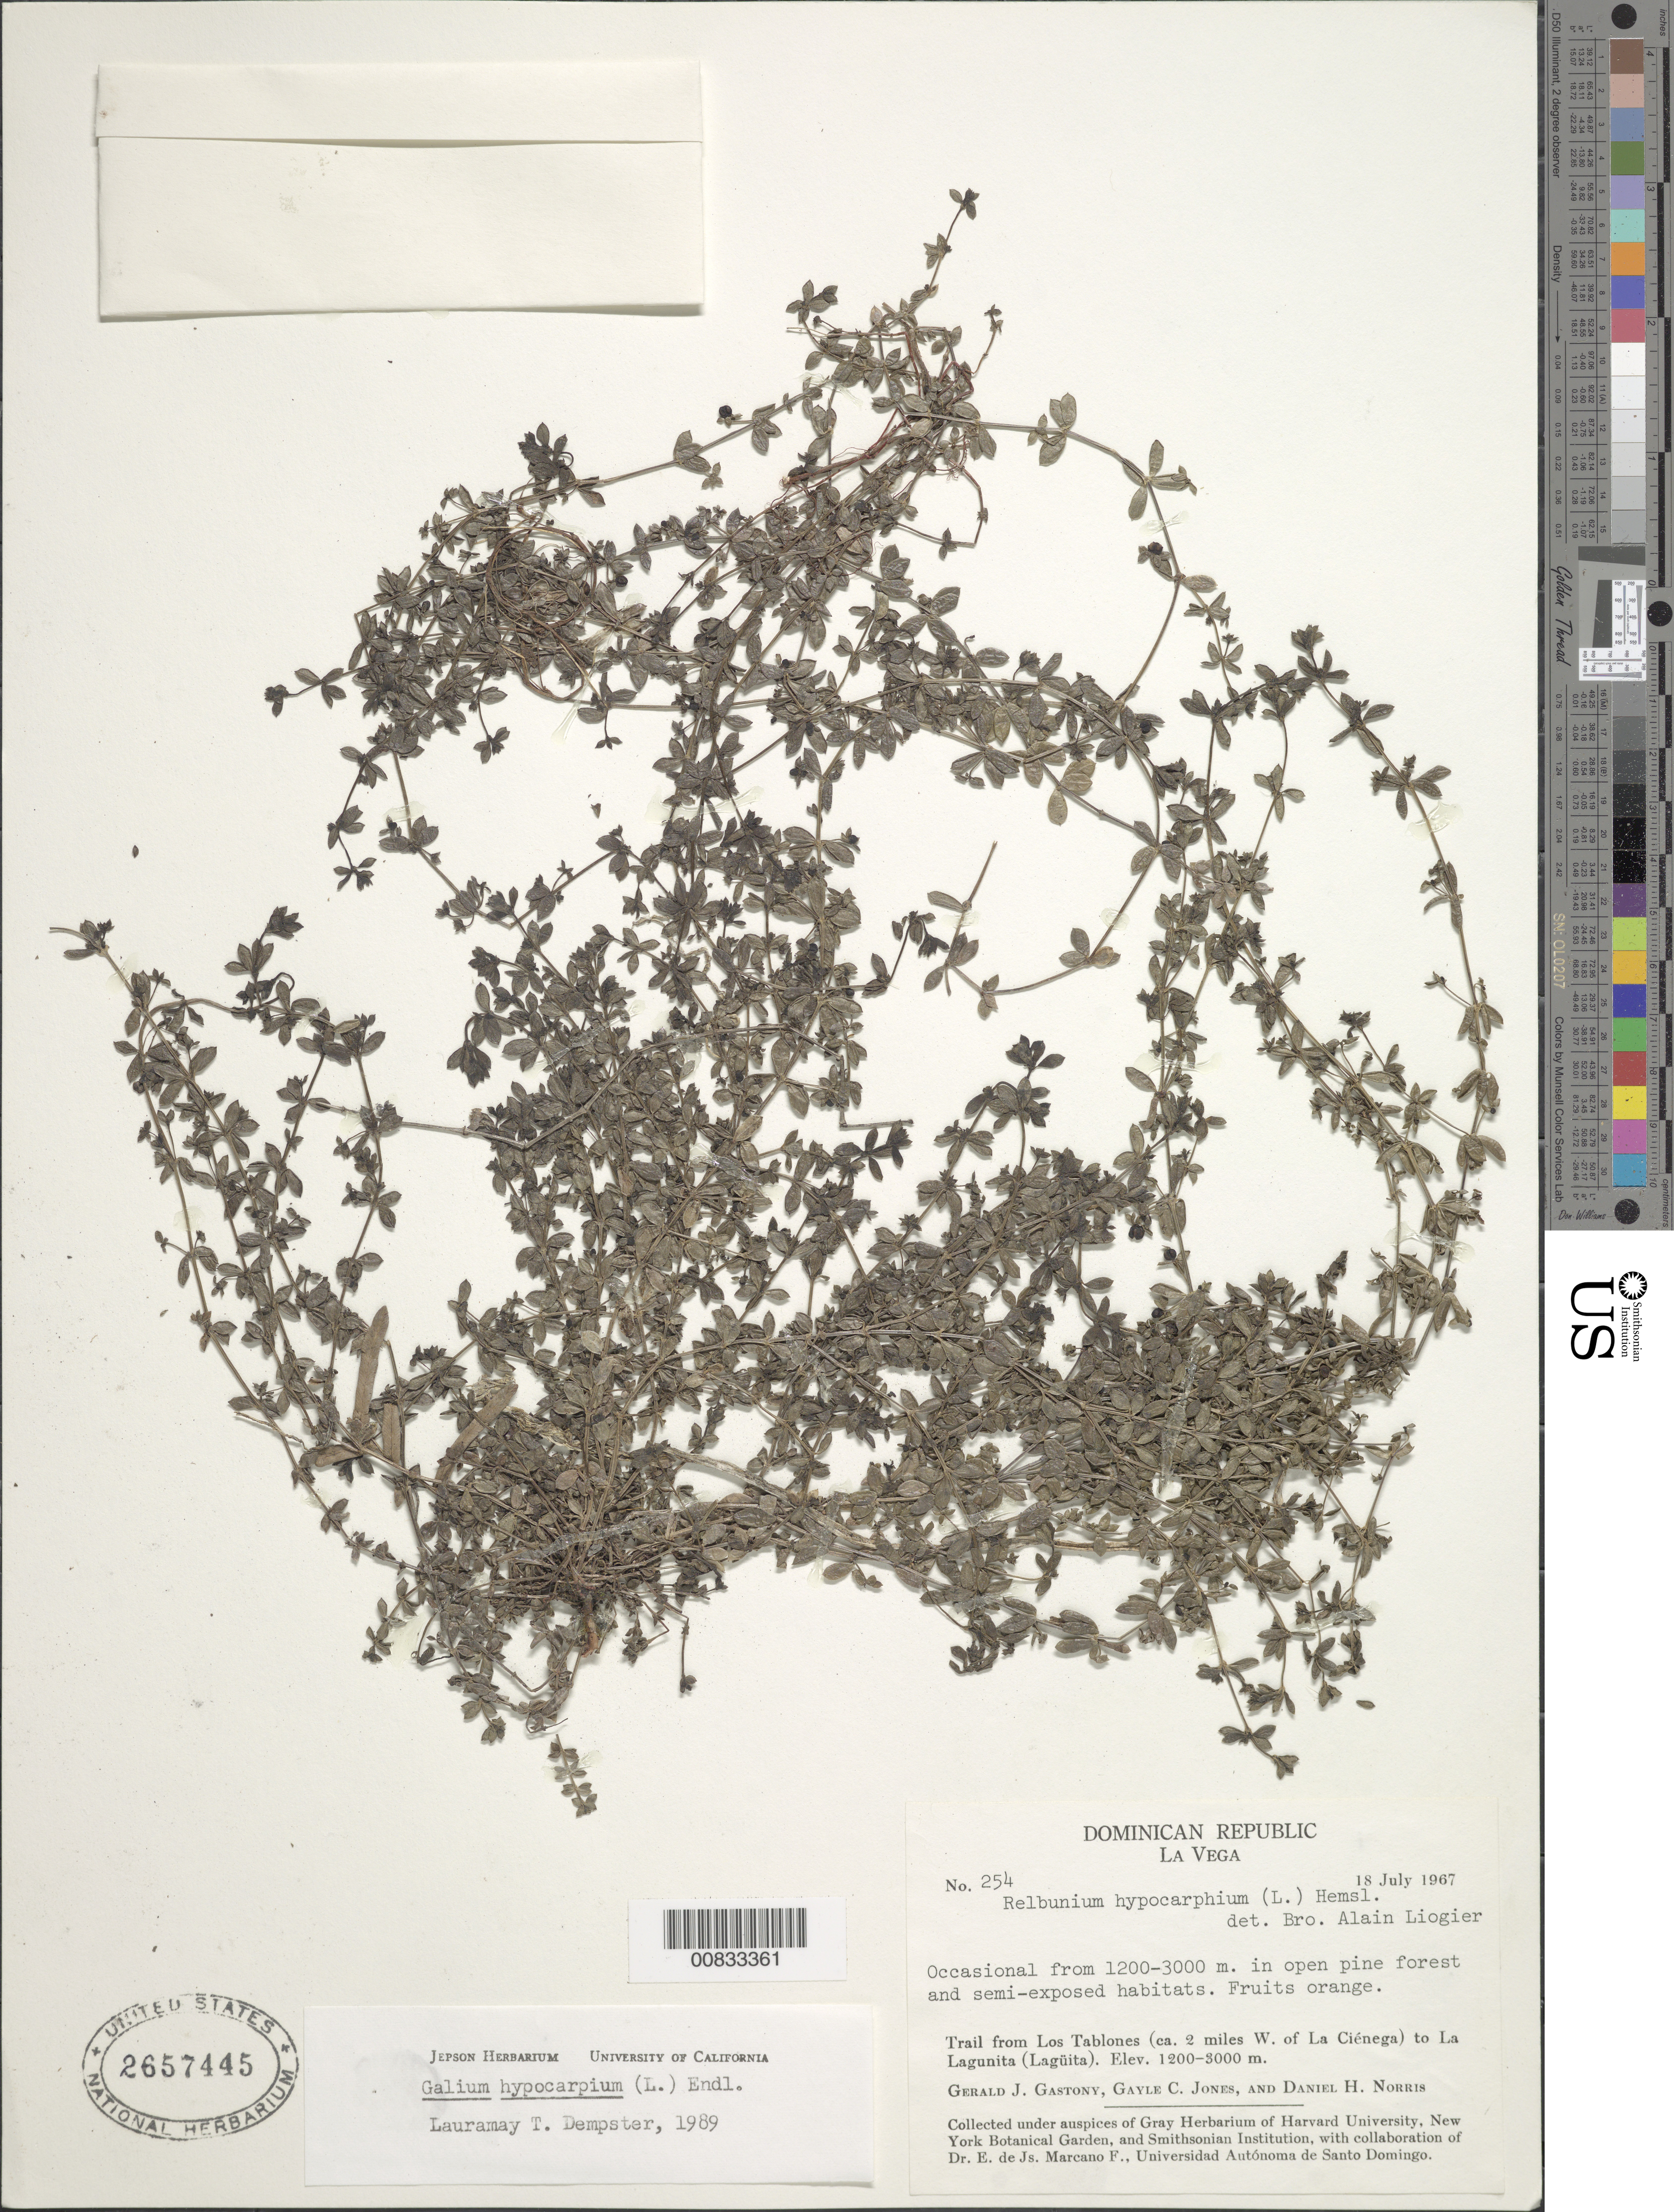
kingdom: Plantae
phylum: Tracheophyta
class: Magnoliopsida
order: Gentianales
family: Rubiaceae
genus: Galium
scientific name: Galium hypocarpium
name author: (L.) Endl. ex Griseb.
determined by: Dempster, L. T.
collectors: G. Gastony, G. C. Jones & D. H. Norris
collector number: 254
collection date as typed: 18 Jul 1967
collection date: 1967-07-18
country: Dominican Republic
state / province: La Vega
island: Hispaniola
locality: Trail from Los Tablones (ca. 2 miles W of La Ciénaga) to La Lagunita (Lagüita)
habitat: In open pine forest and semi-exposed habitats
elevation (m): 1200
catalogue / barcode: US 2657445